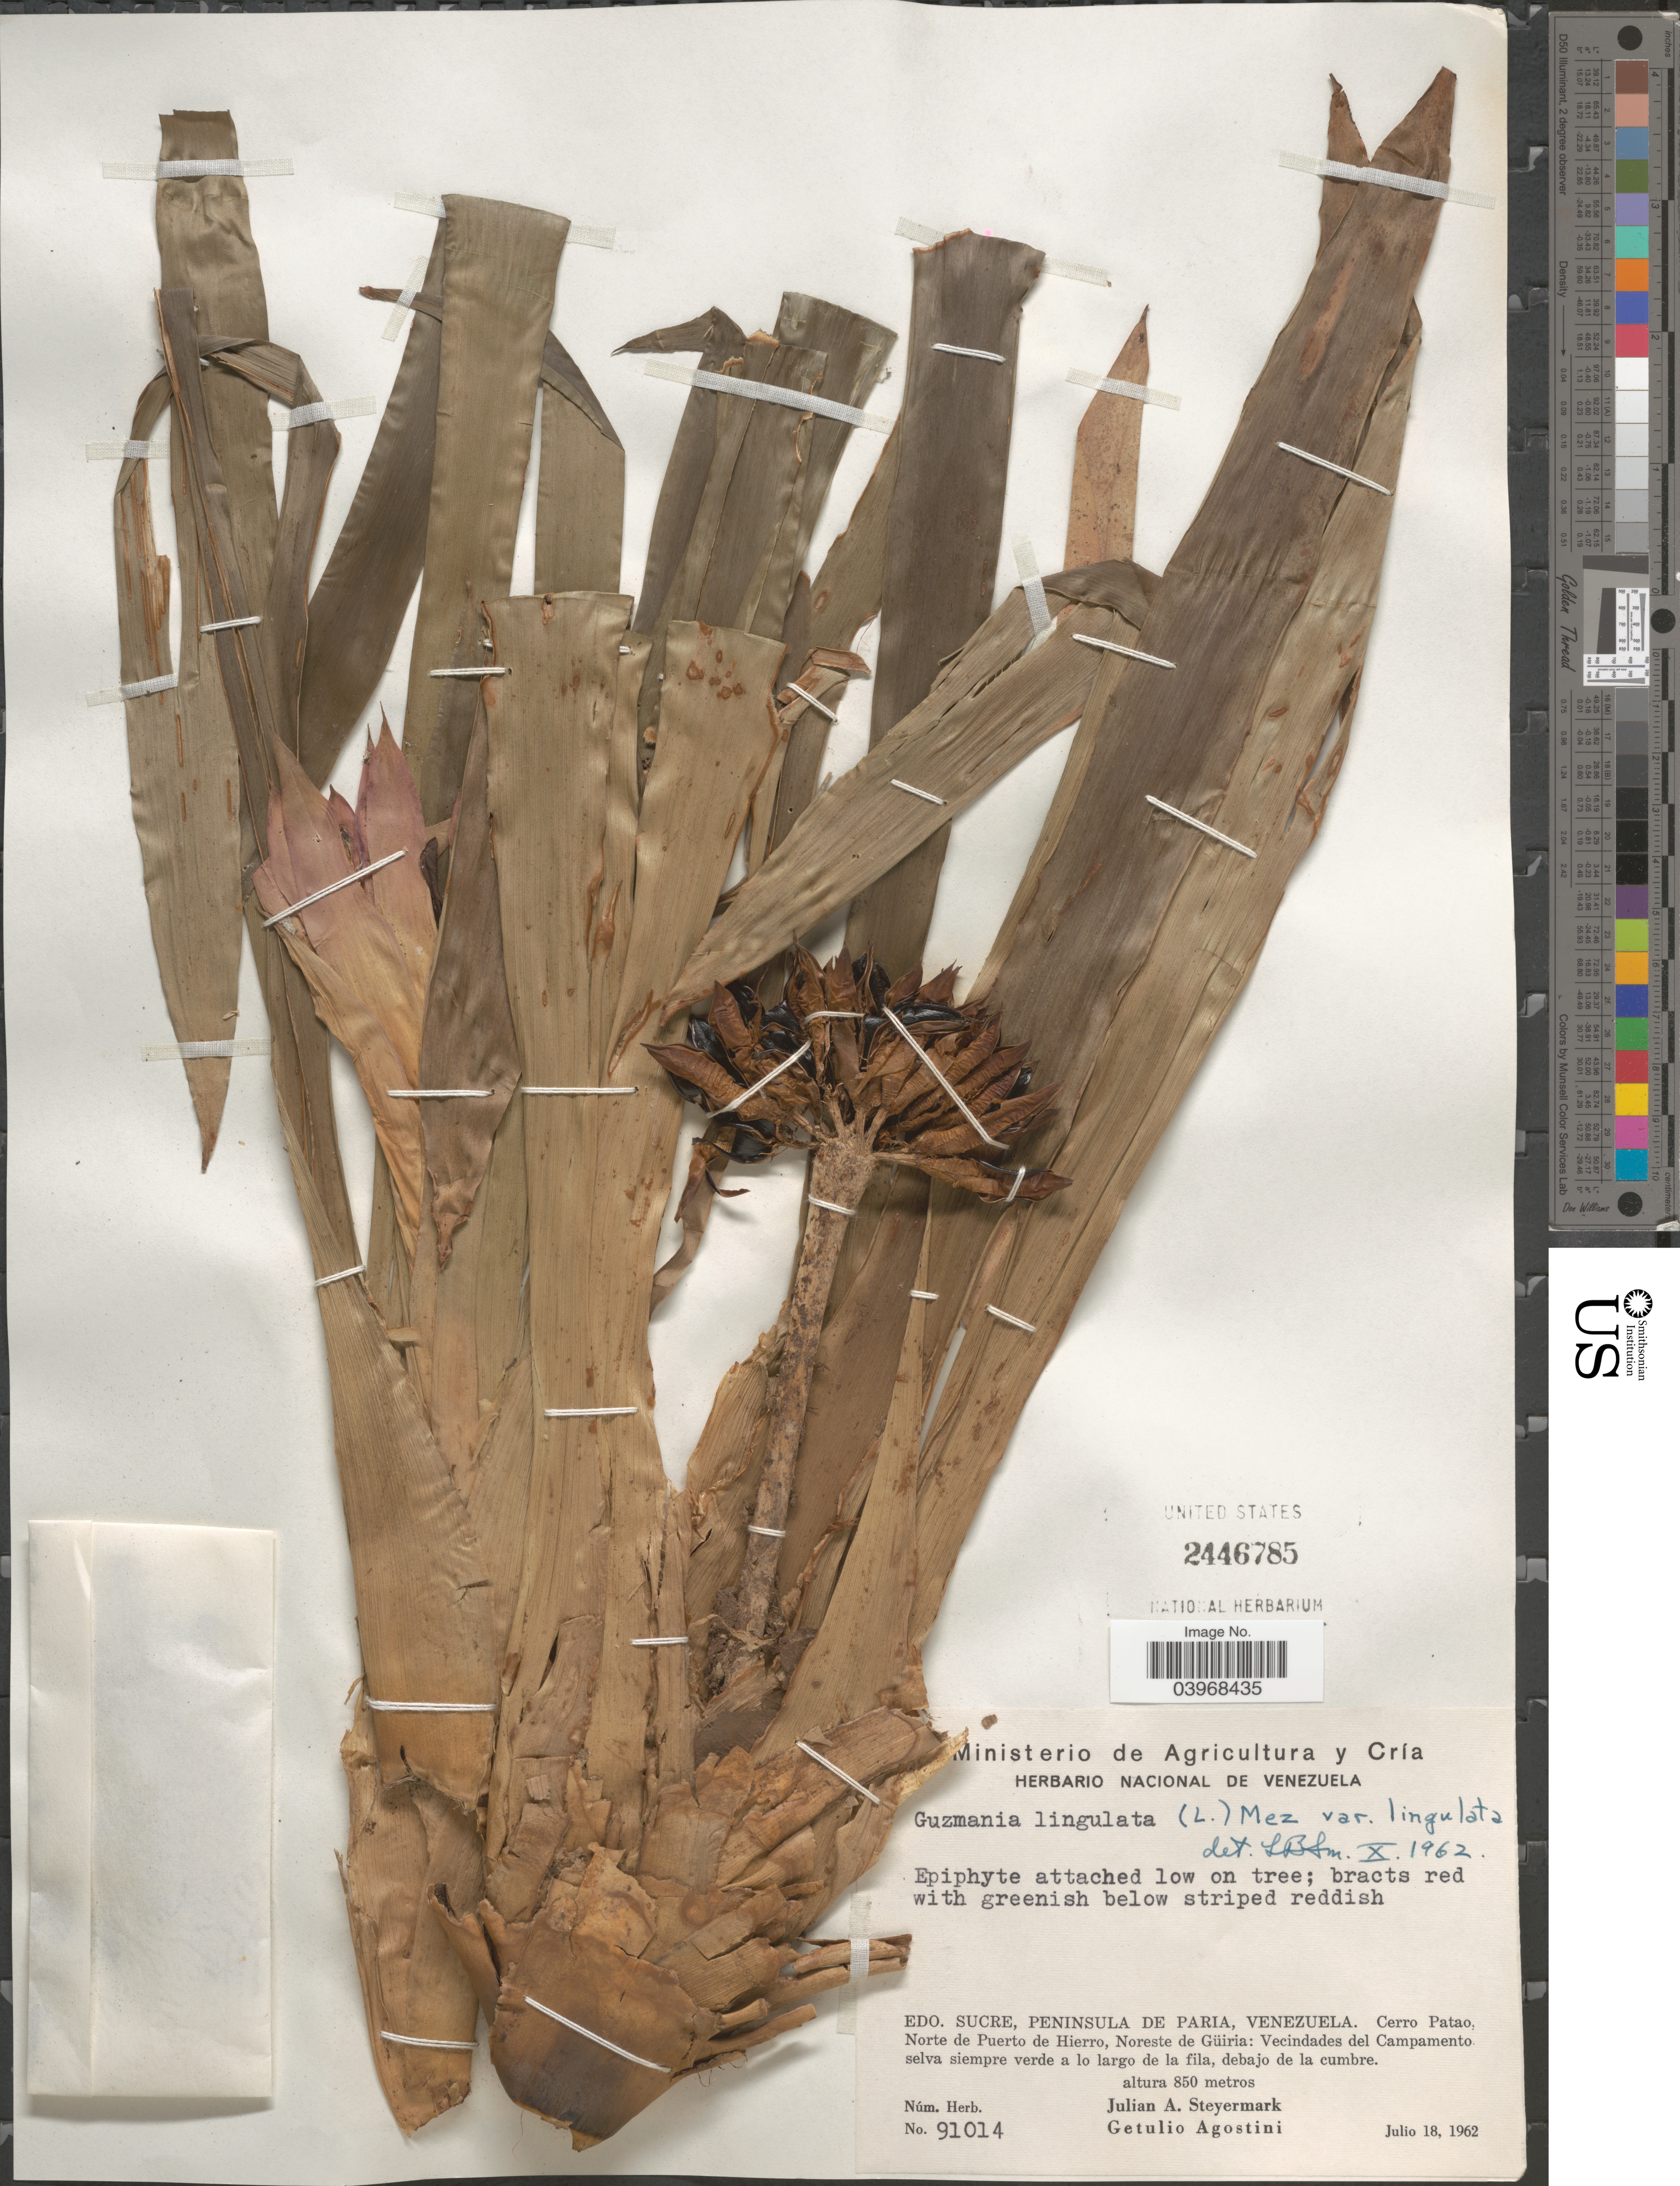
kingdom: Plantae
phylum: Tracheophyta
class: Liliopsida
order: Poales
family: Bromeliaceae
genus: Guzmania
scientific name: Guzmania lingulata var. lingulata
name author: (L.) Mez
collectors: J. Steyermark & G. Agostini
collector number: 91014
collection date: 1962-07-18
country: Venezuela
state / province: Sucre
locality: Peninsula de Paria. Cerro Patao, Norte de Puerto de Hierro, Noreste de Güiria: Vecindades del Campamento selva siempre verde a lo largo de la fila, debajo de la cumbre.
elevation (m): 850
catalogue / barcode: US 2446785